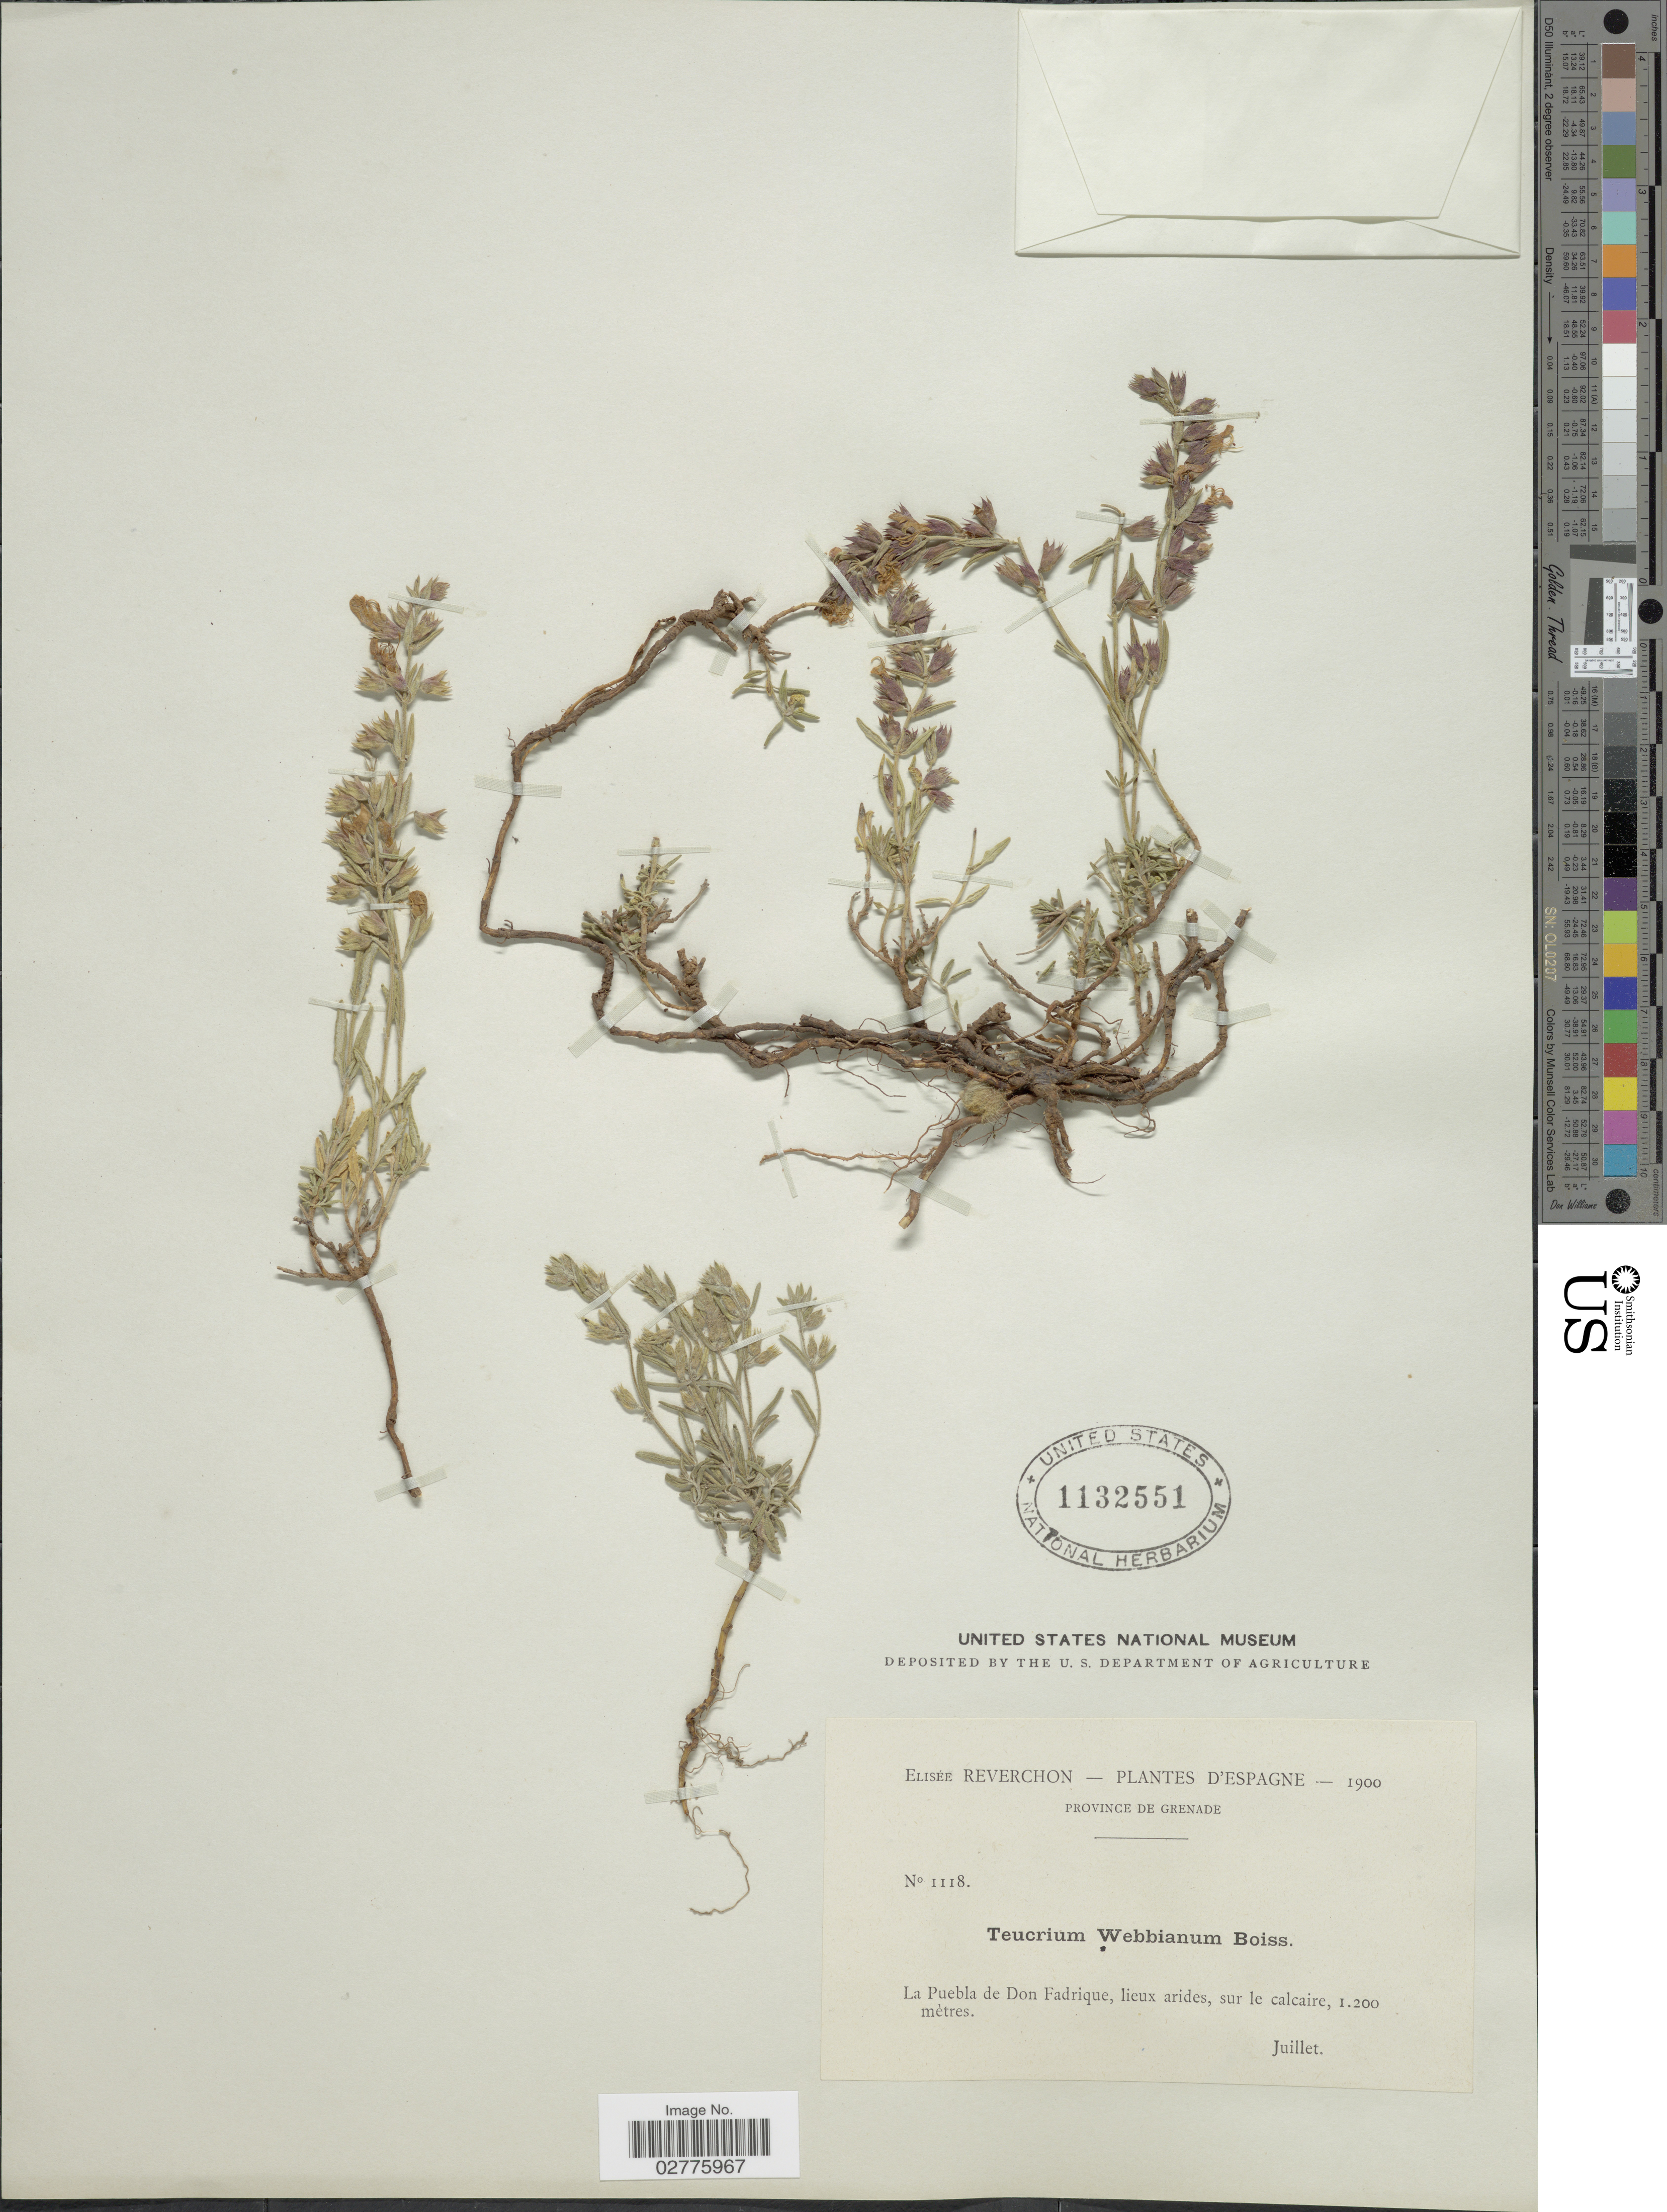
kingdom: Plantae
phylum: Tracheophyta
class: Magnoliopsida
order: Lamiales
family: Lamiaceae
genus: Teucrium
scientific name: Teucrium webbianum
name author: Boiss.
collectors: E. Reverchon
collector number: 1118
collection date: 1900-07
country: Spain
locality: D'Espagne. Province de Grenade. La Puebla de Don Fadrique, lieux arides, sur le calcaire.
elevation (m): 1200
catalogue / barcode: US 1132551